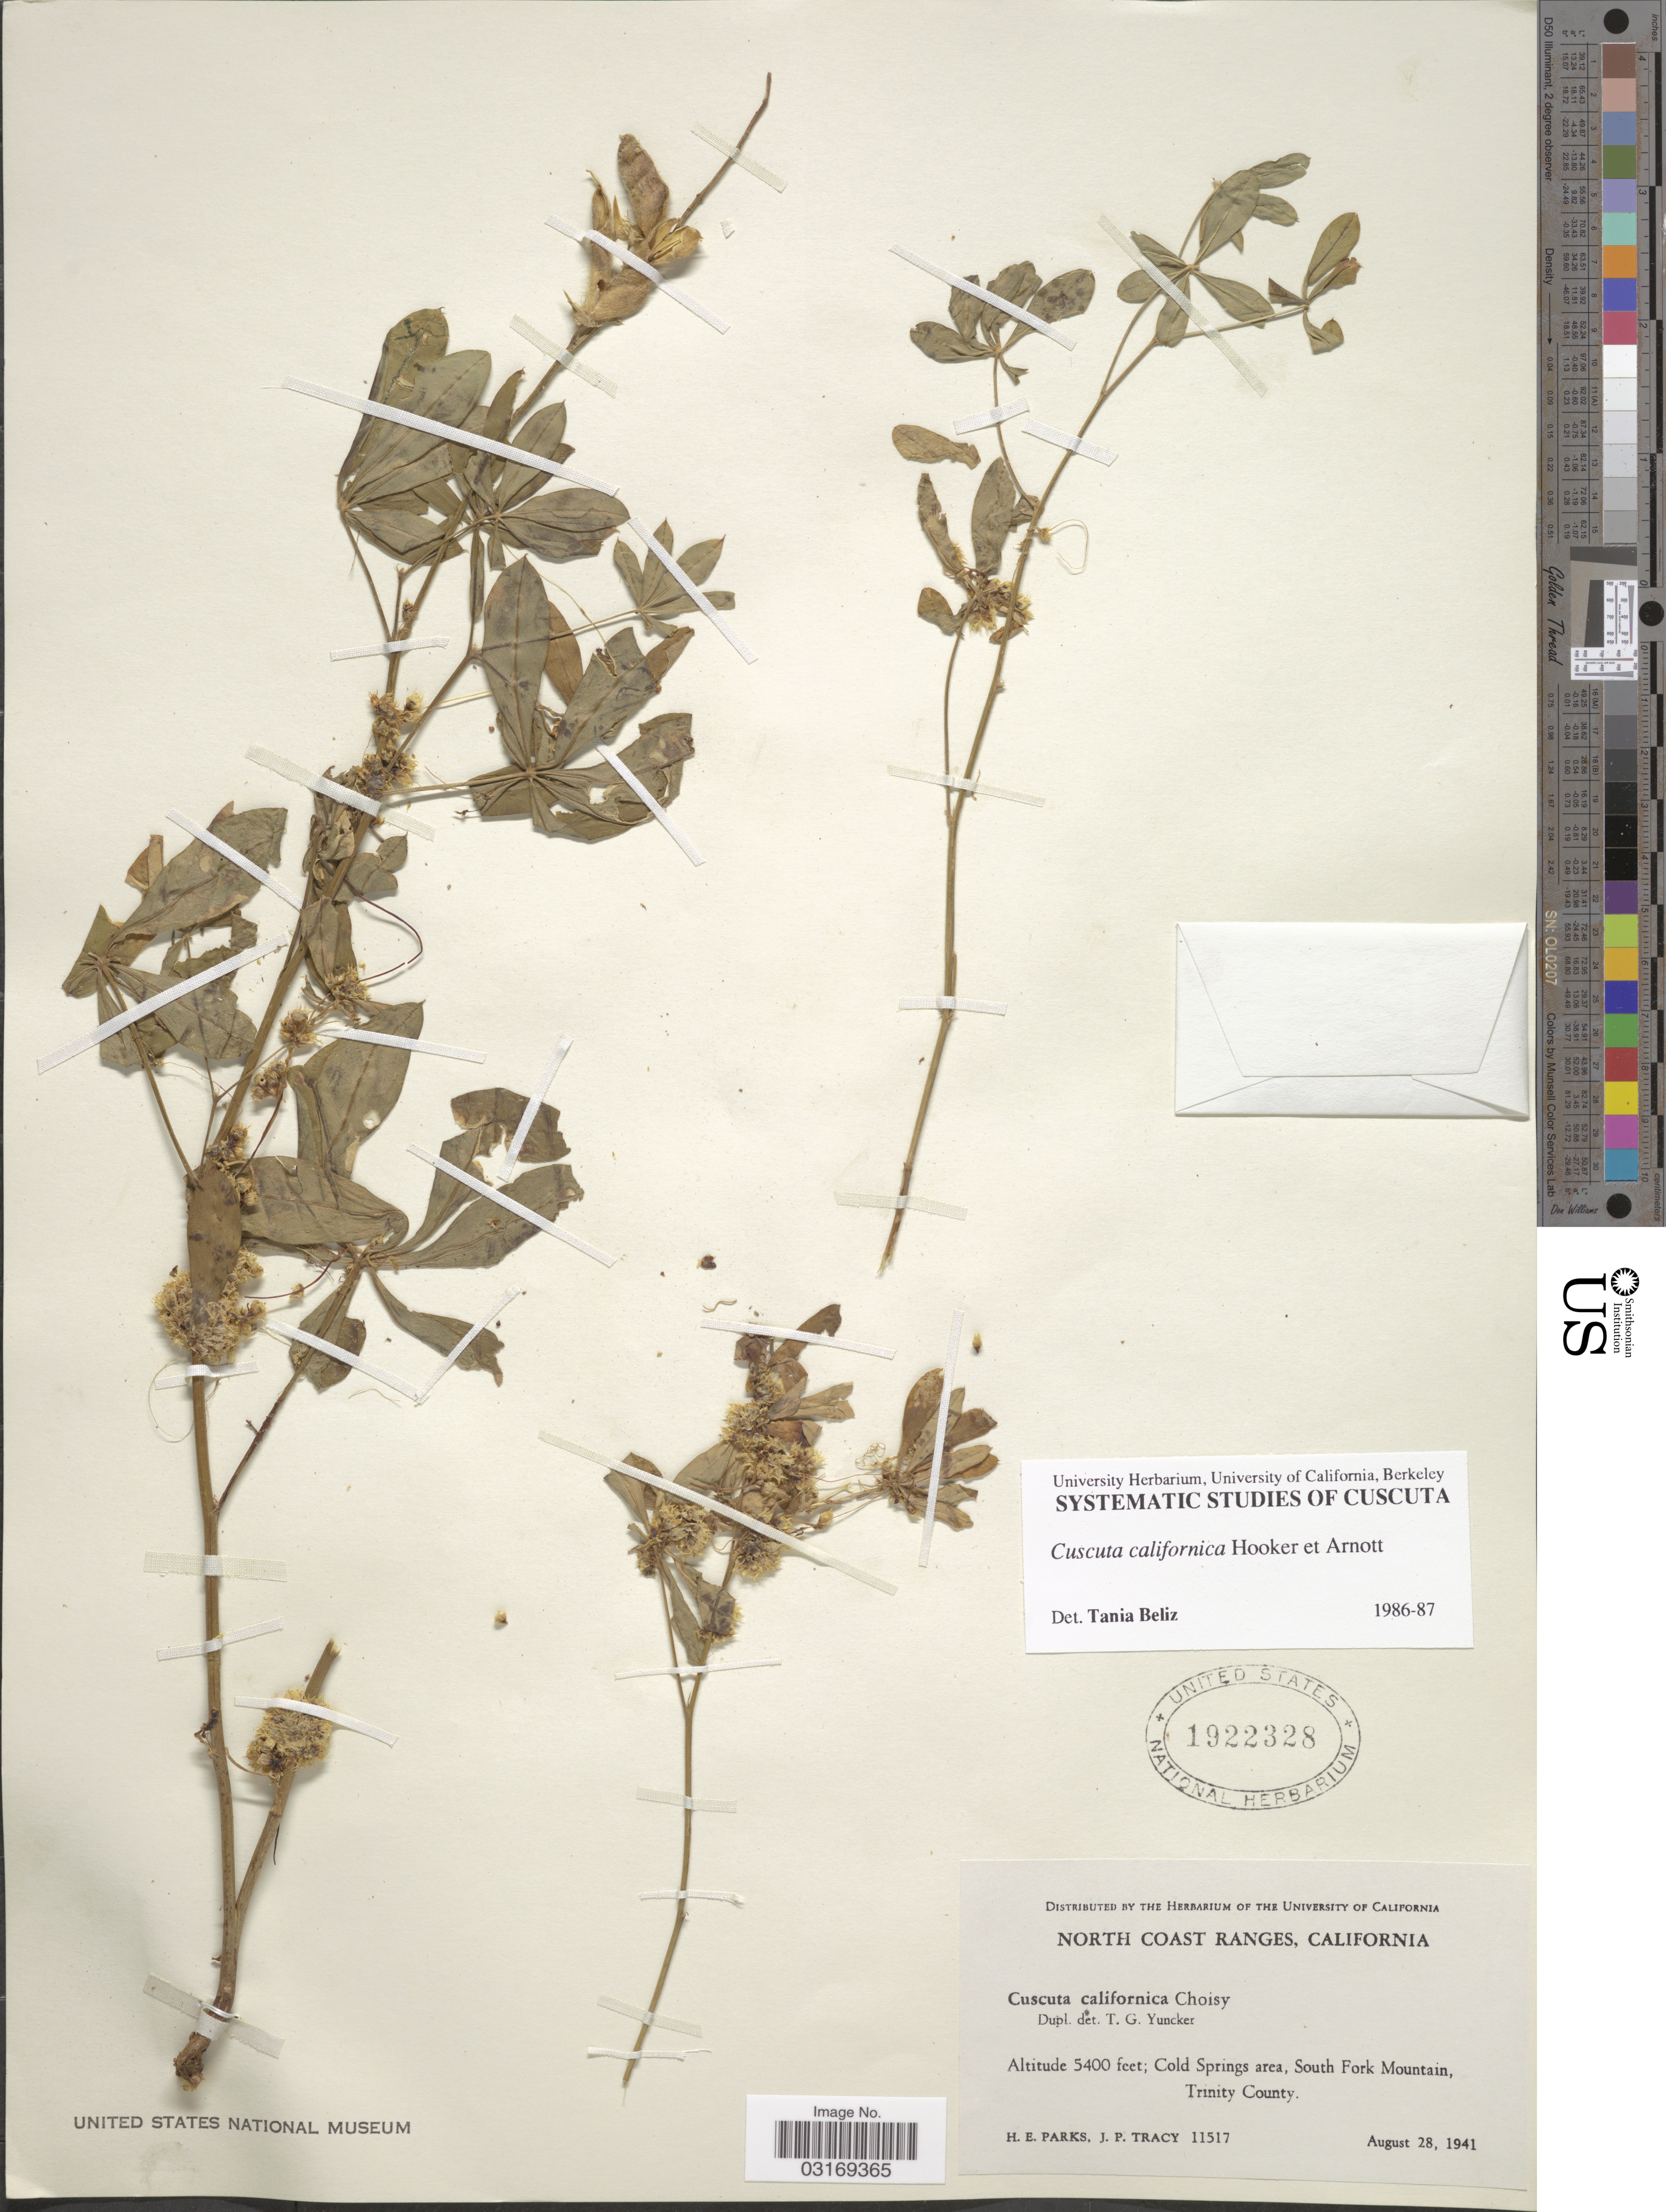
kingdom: Plantae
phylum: Tracheophyta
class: Magnoliopsida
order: Solanales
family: Convolvulaceae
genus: Cuscuta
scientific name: Cuscuta californica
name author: Hook. & Arn.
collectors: H. E. Parks & J. Tracy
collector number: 11517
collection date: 1941-08-28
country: United States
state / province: California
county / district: Trinity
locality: North Coast Ranges. Cold Springs area, South Fork Mountain, Trinity County.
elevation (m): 1646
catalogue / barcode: US 1922328